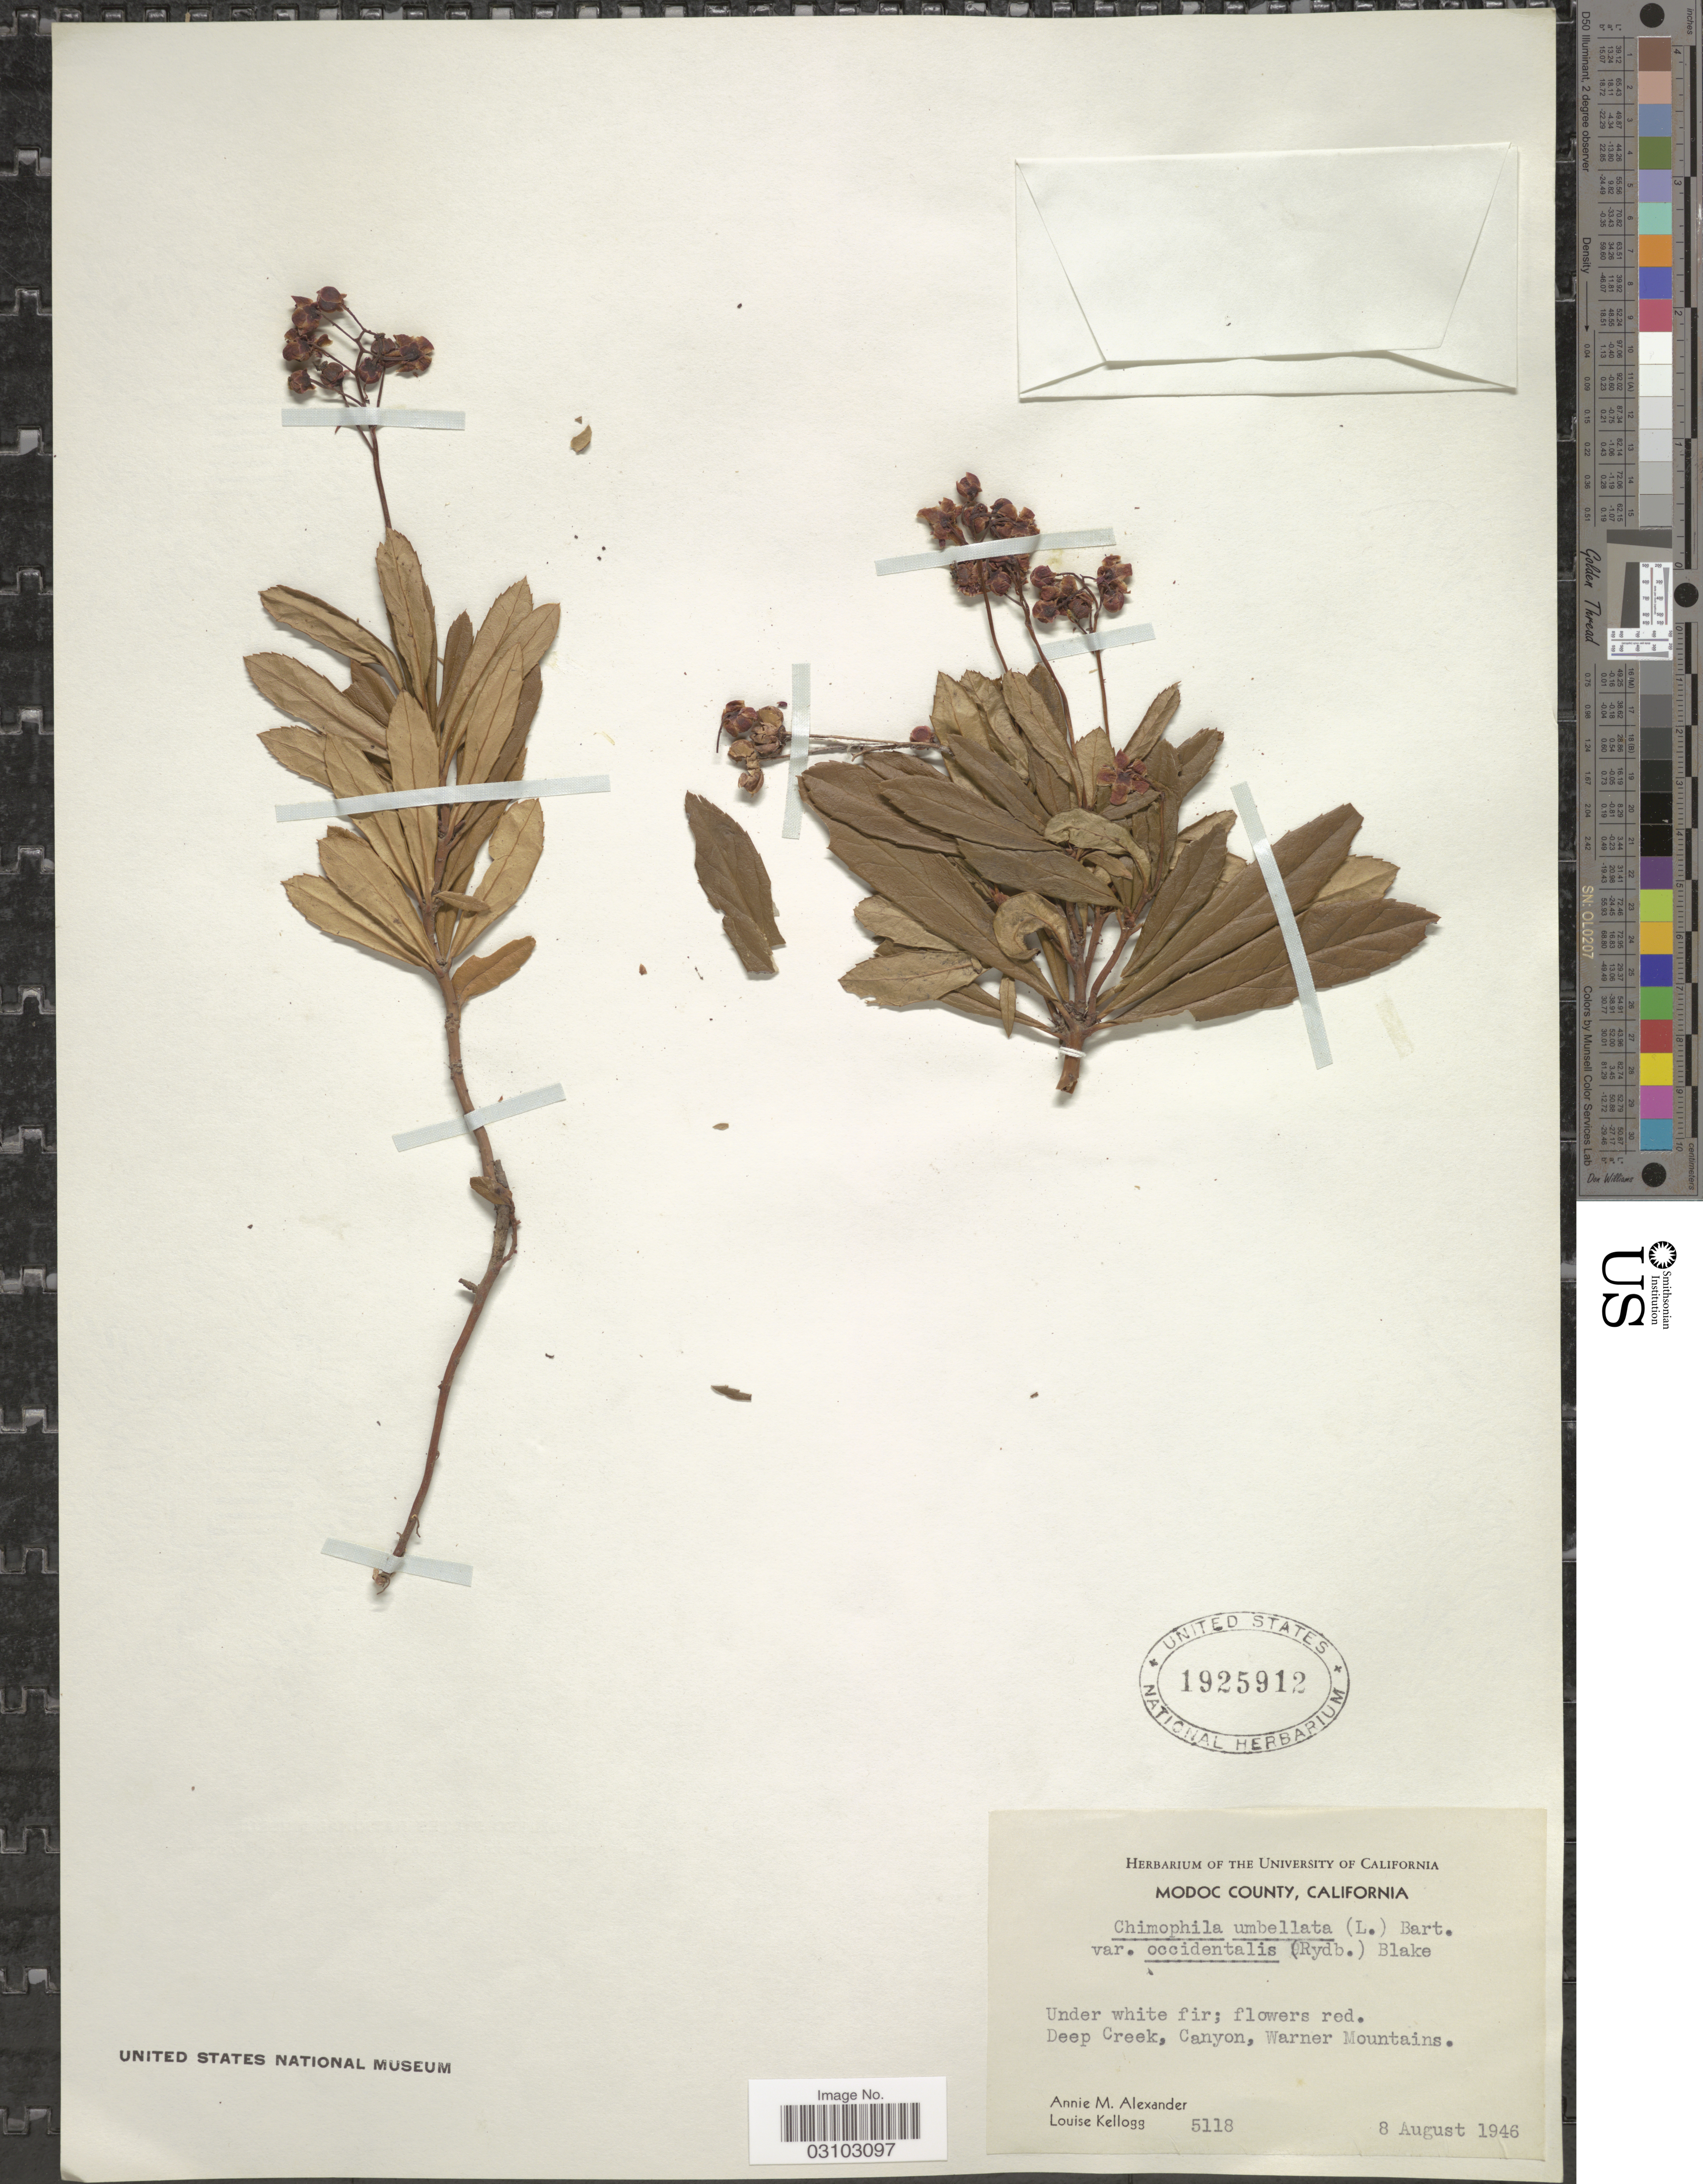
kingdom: Plantae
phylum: Tracheophyta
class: Magnoliopsida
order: Ericales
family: Ericaceae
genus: Chimaphila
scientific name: Chimaphila umbellata var. occidentalis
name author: (Rydb.) S.F. Blake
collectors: A. M. Alexander & L. Kellogg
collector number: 5118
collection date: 1946-08-08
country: United States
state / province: California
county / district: Modoc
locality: Modoc County, Deep Creek, Canyon, Warner Mountains.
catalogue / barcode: US 1925912